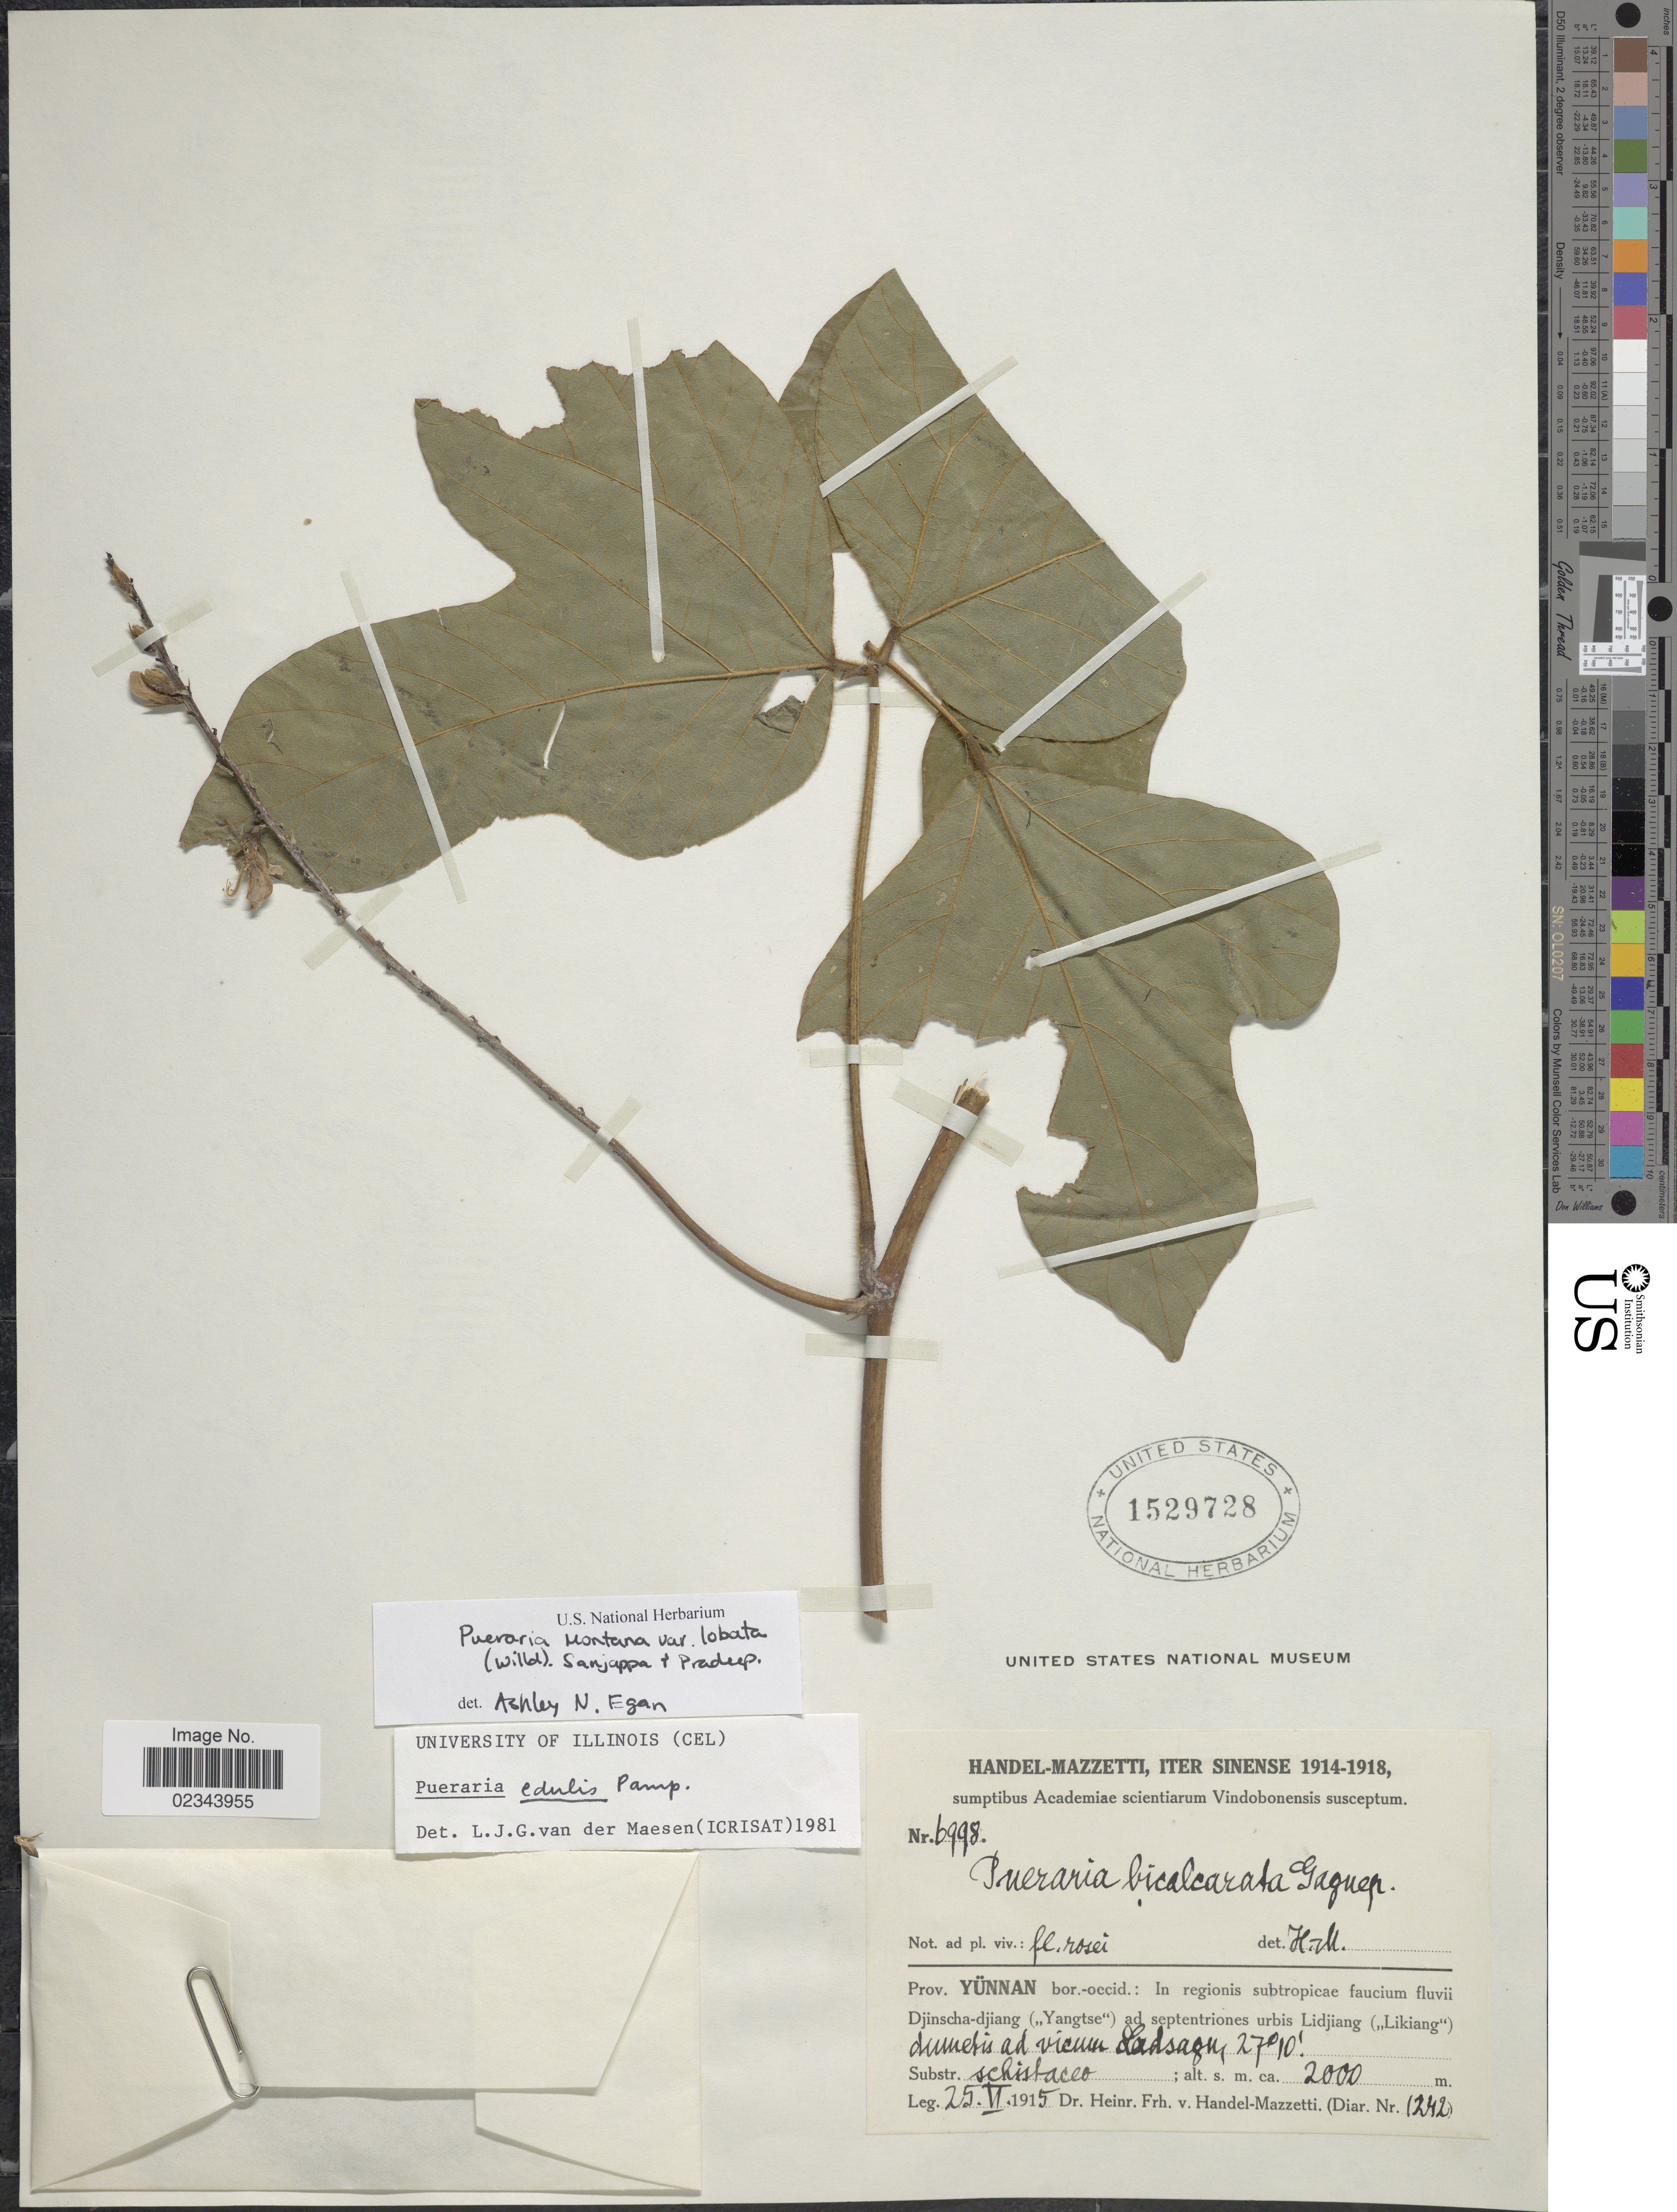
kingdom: Plantae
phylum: Tracheophyta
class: Magnoliopsida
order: Fabales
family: Fabaceae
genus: Pueraria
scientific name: Pueraria lobata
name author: (Willd.) Ohwi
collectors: H. Handel-Mazzetti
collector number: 6998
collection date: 1915-06-25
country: China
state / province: Yunnan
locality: Sinense. In regiones subtropicae faucium fluvii Djinscha-djiang (,,Yangtse") ad septentriones urbis Lidjiang (,,Likiang") dumetis ad vicum Ladsagu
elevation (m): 2000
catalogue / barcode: US 1529728